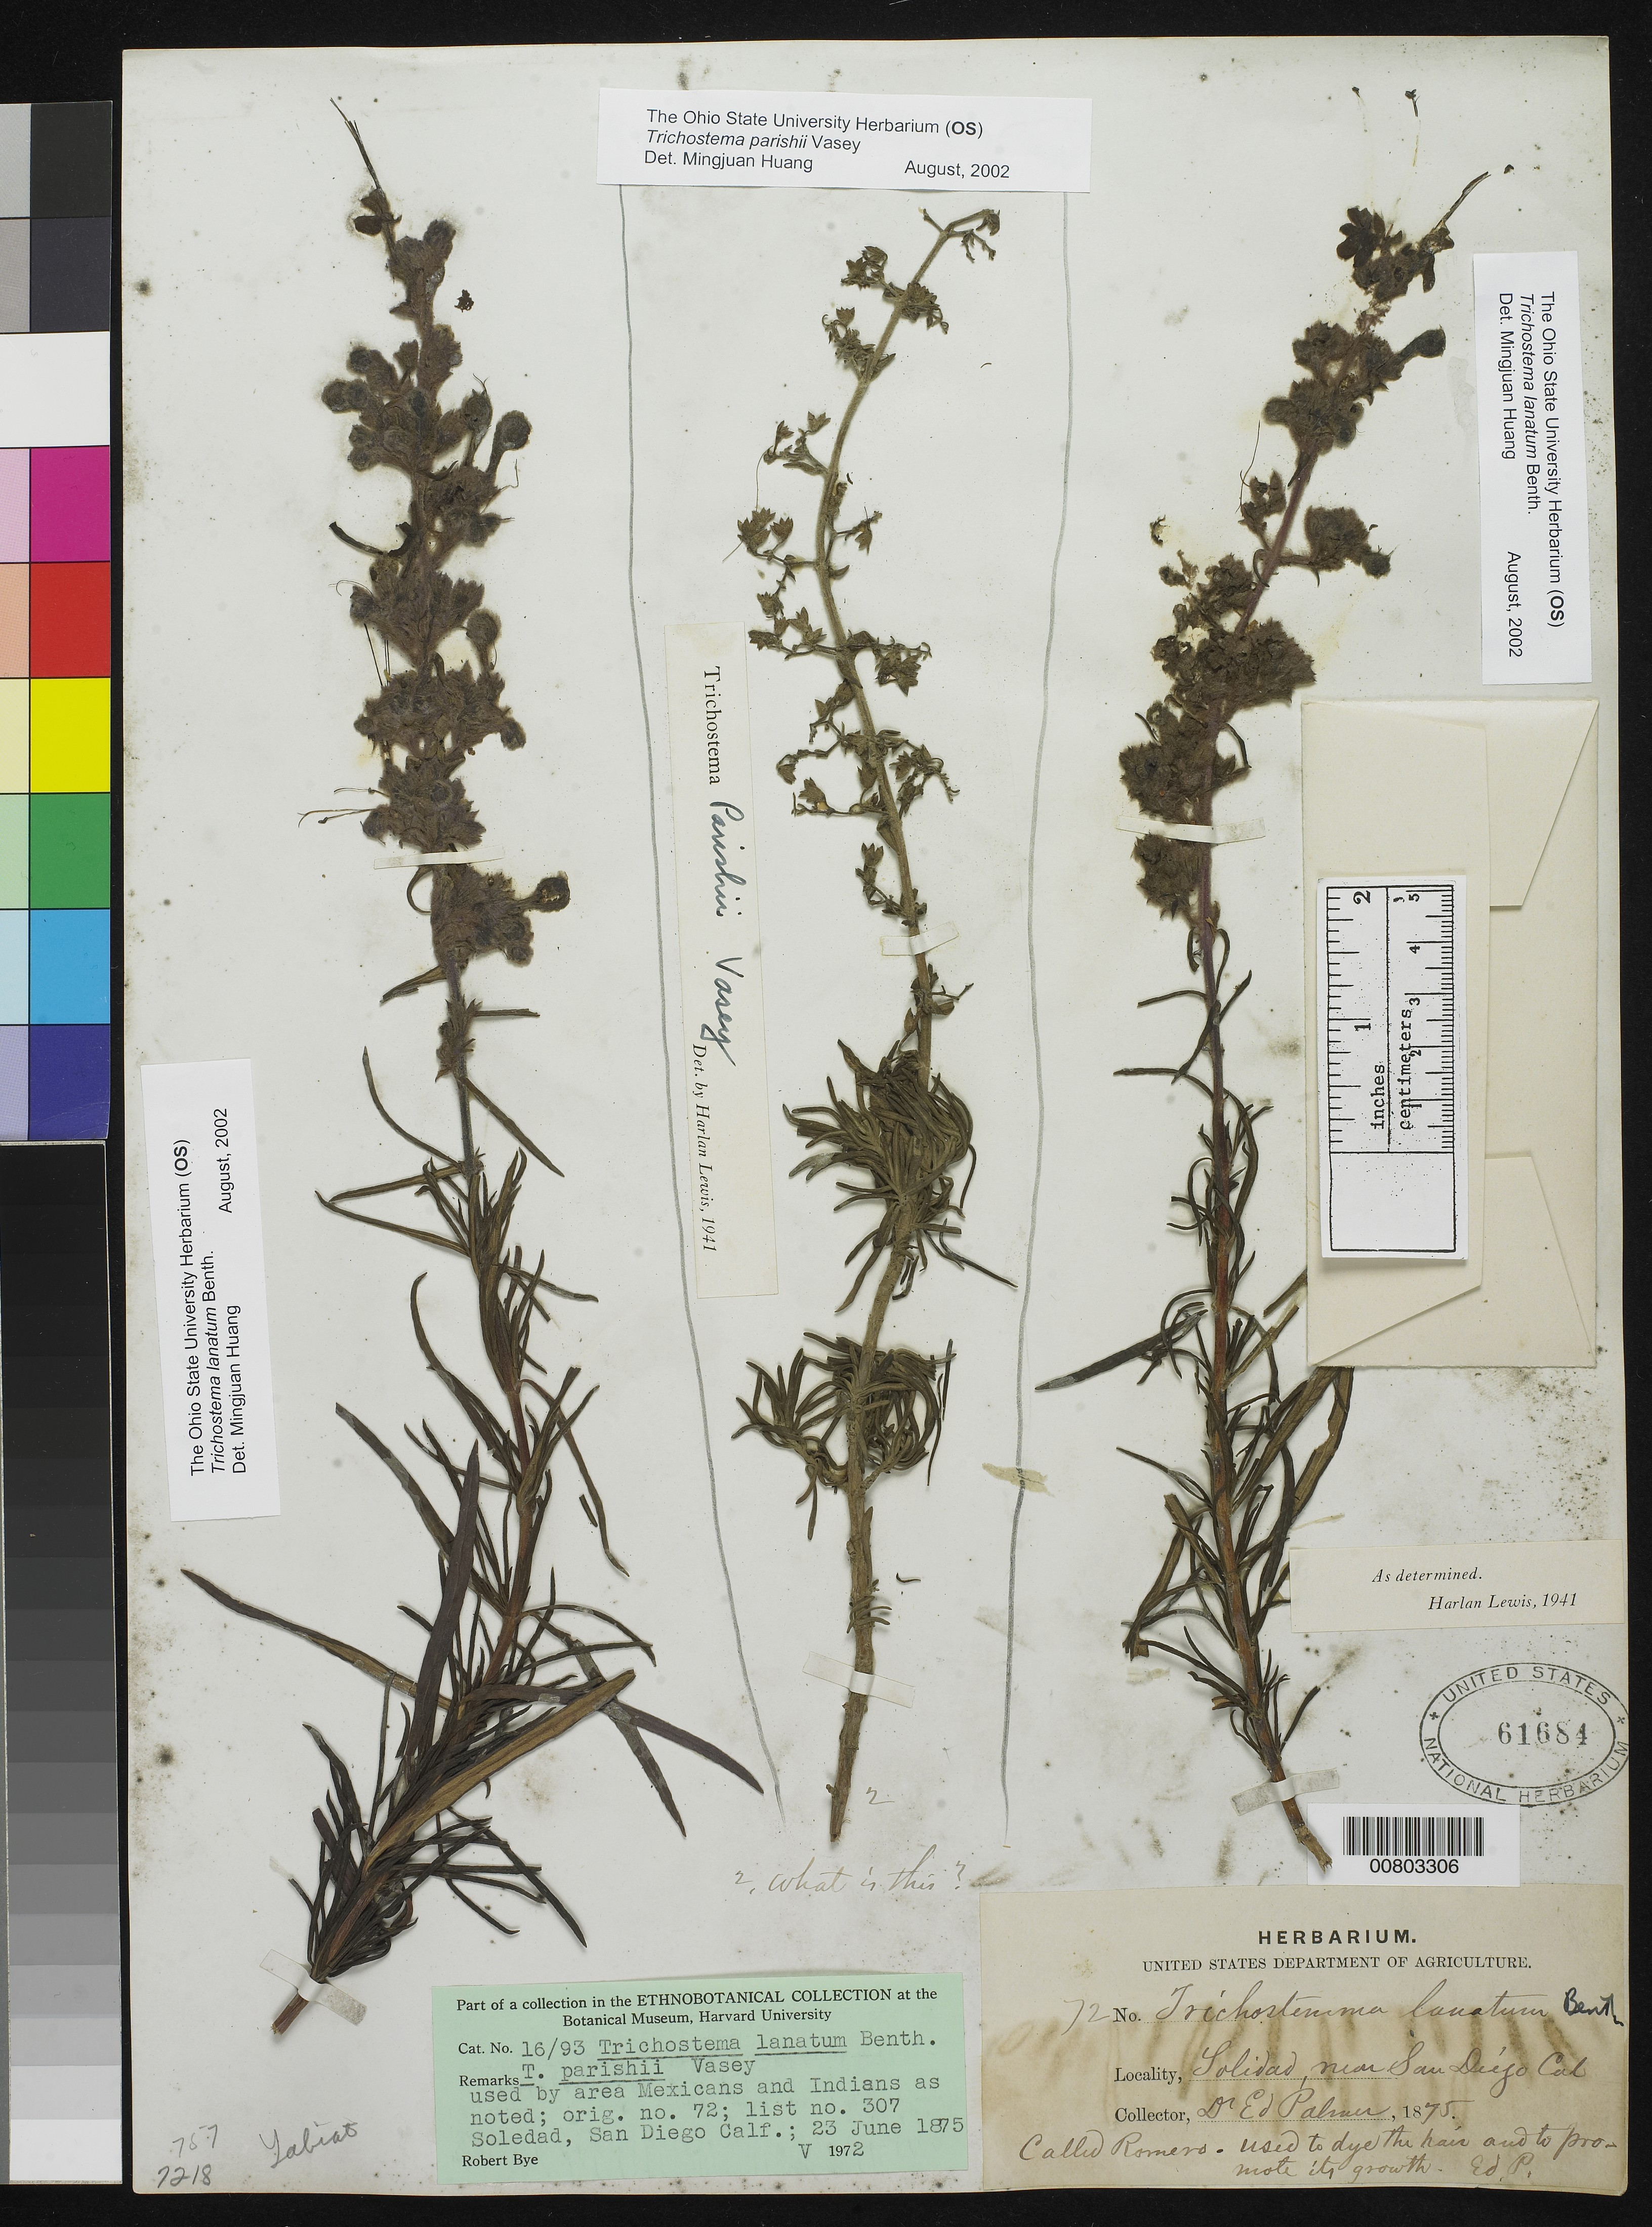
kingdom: Plantae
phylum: Tracheophyta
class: Magnoliopsida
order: Lamiales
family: Lamiaceae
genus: Trichostema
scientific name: Trichostema lanatum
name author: Benth.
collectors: E. Palmer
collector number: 72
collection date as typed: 23 Jun 1875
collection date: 1875-06-23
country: United States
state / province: California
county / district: San Diego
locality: Soledad, near San Diego, California.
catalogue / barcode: US 61684